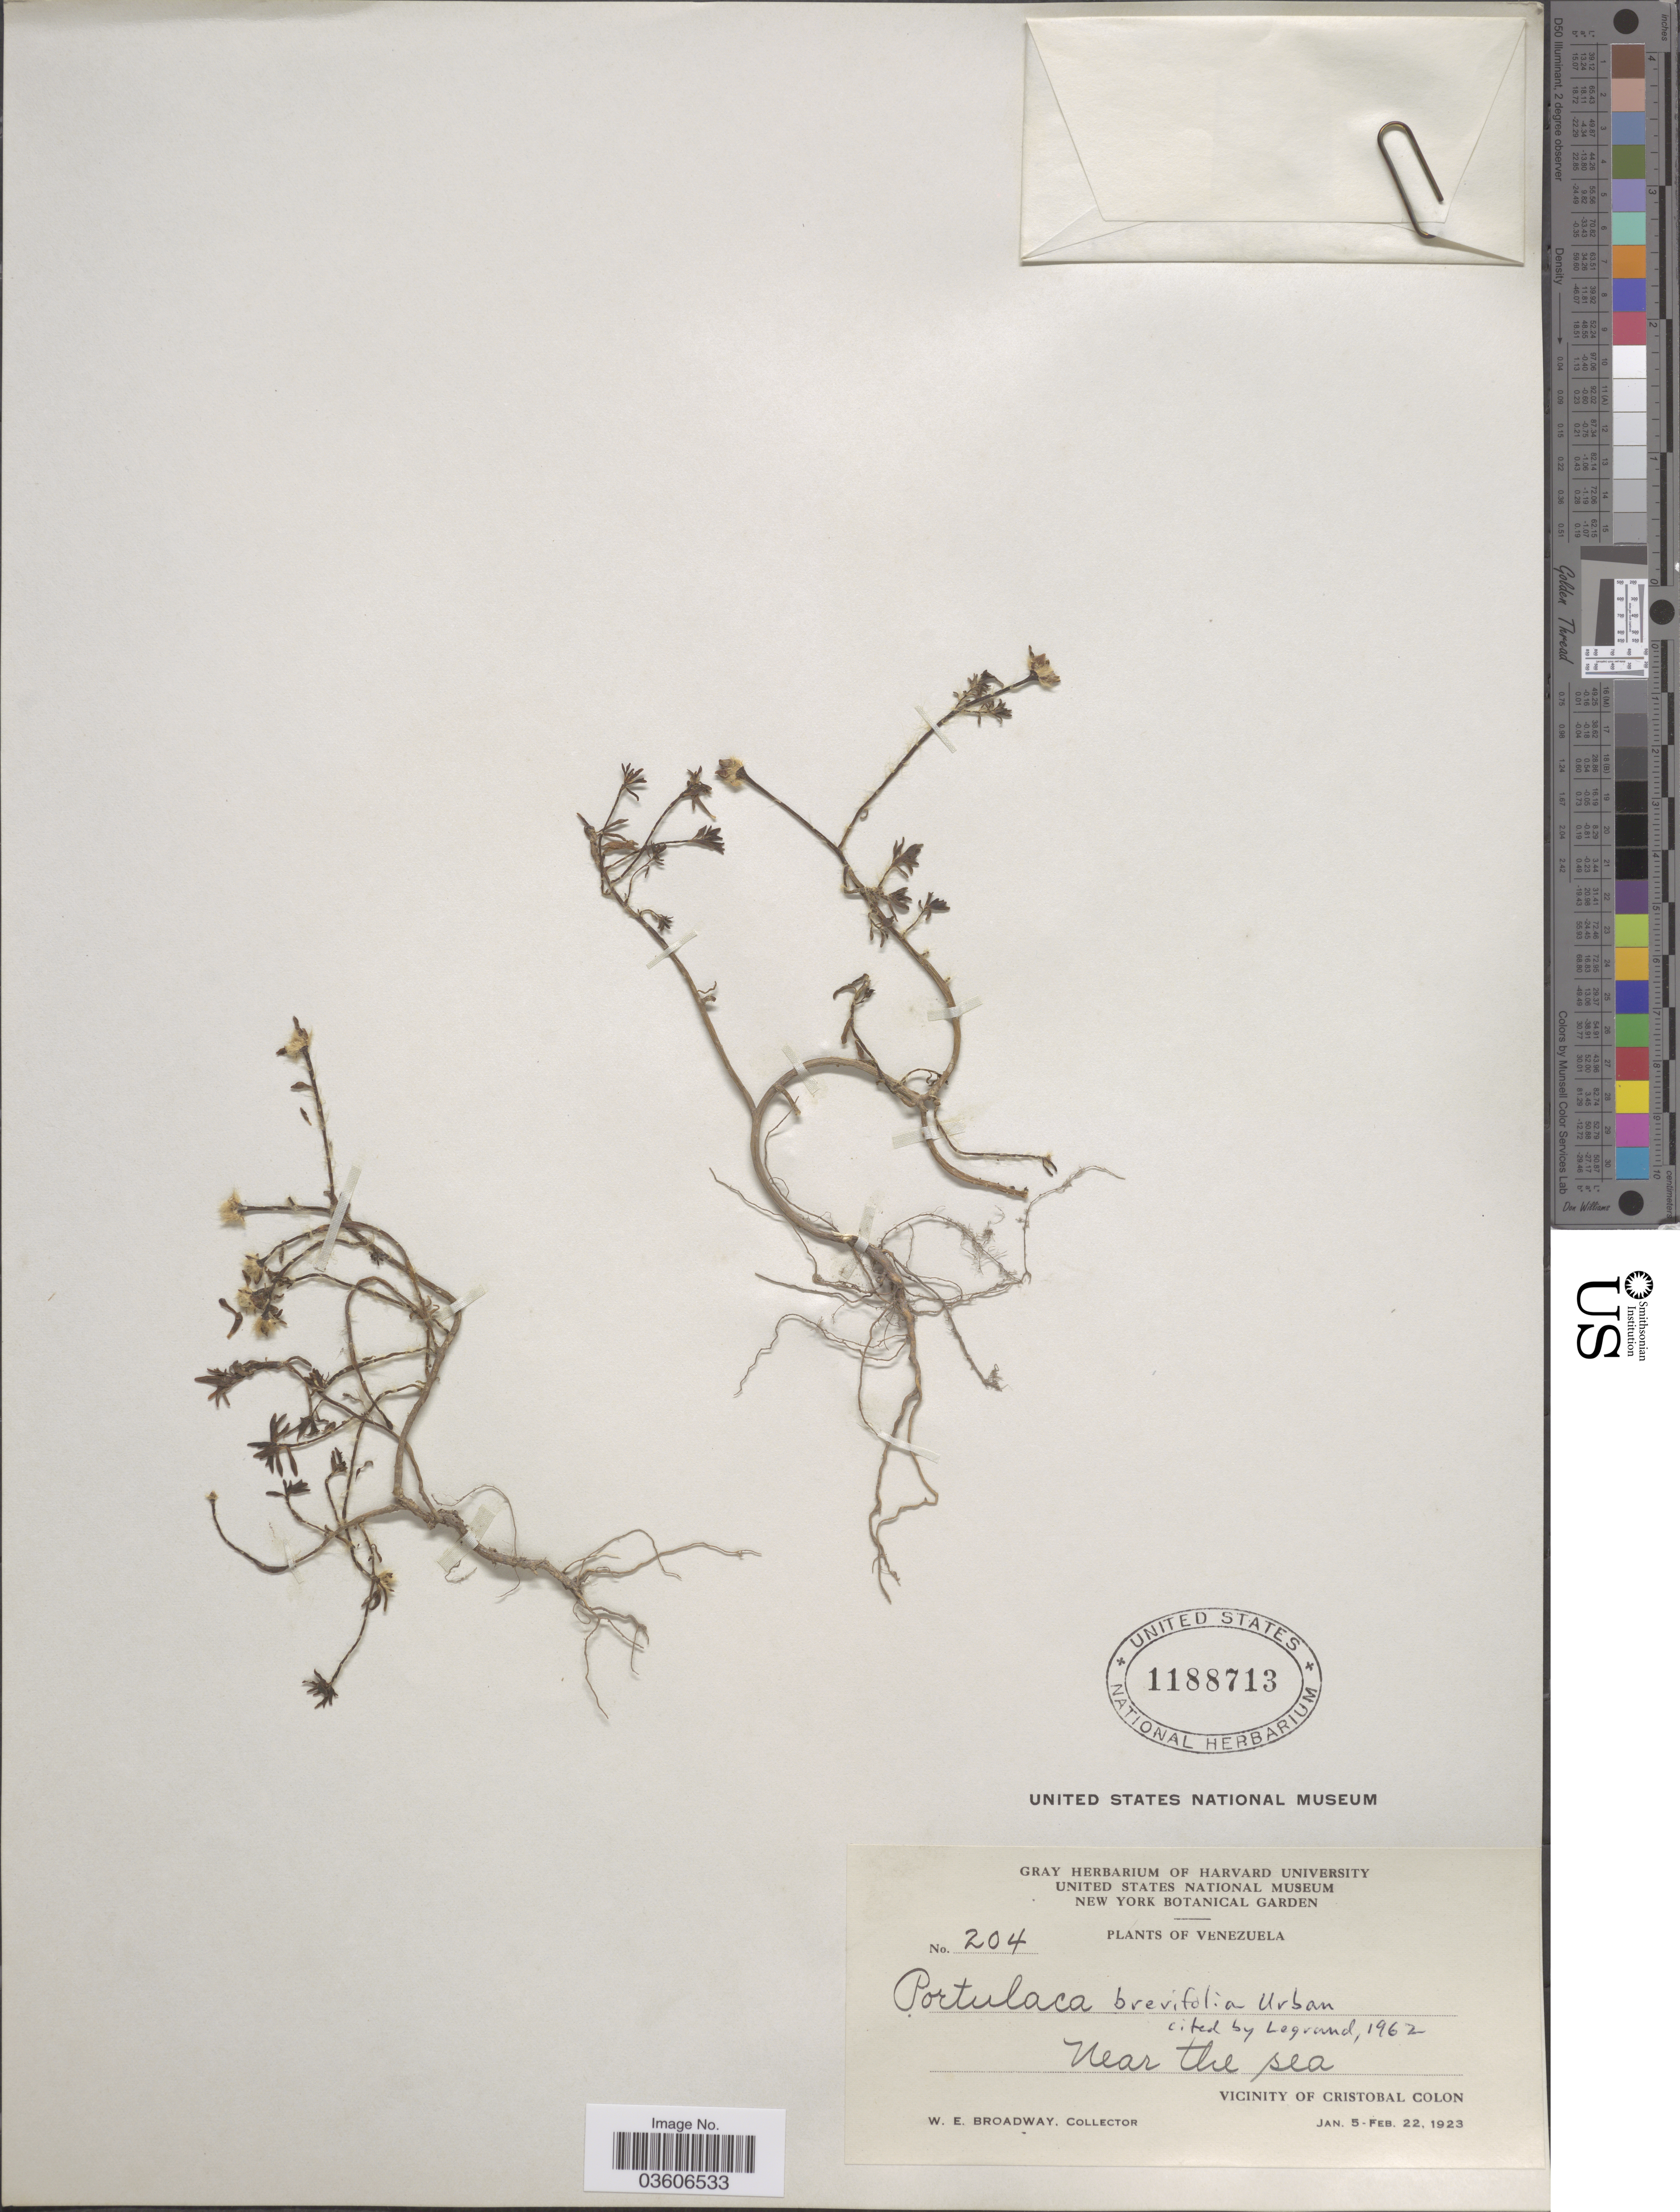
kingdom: Plantae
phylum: Tracheophyta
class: Magnoliopsida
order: Caryophyllales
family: Portulacaceae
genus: Portulaca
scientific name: Portulaca brevifolia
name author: Urb.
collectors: W. E. Broadway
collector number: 204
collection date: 1923-01-05/1923-02-22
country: Venezuela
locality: Near the sea. Vicinity of Cristobal Colon.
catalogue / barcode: US 1188713